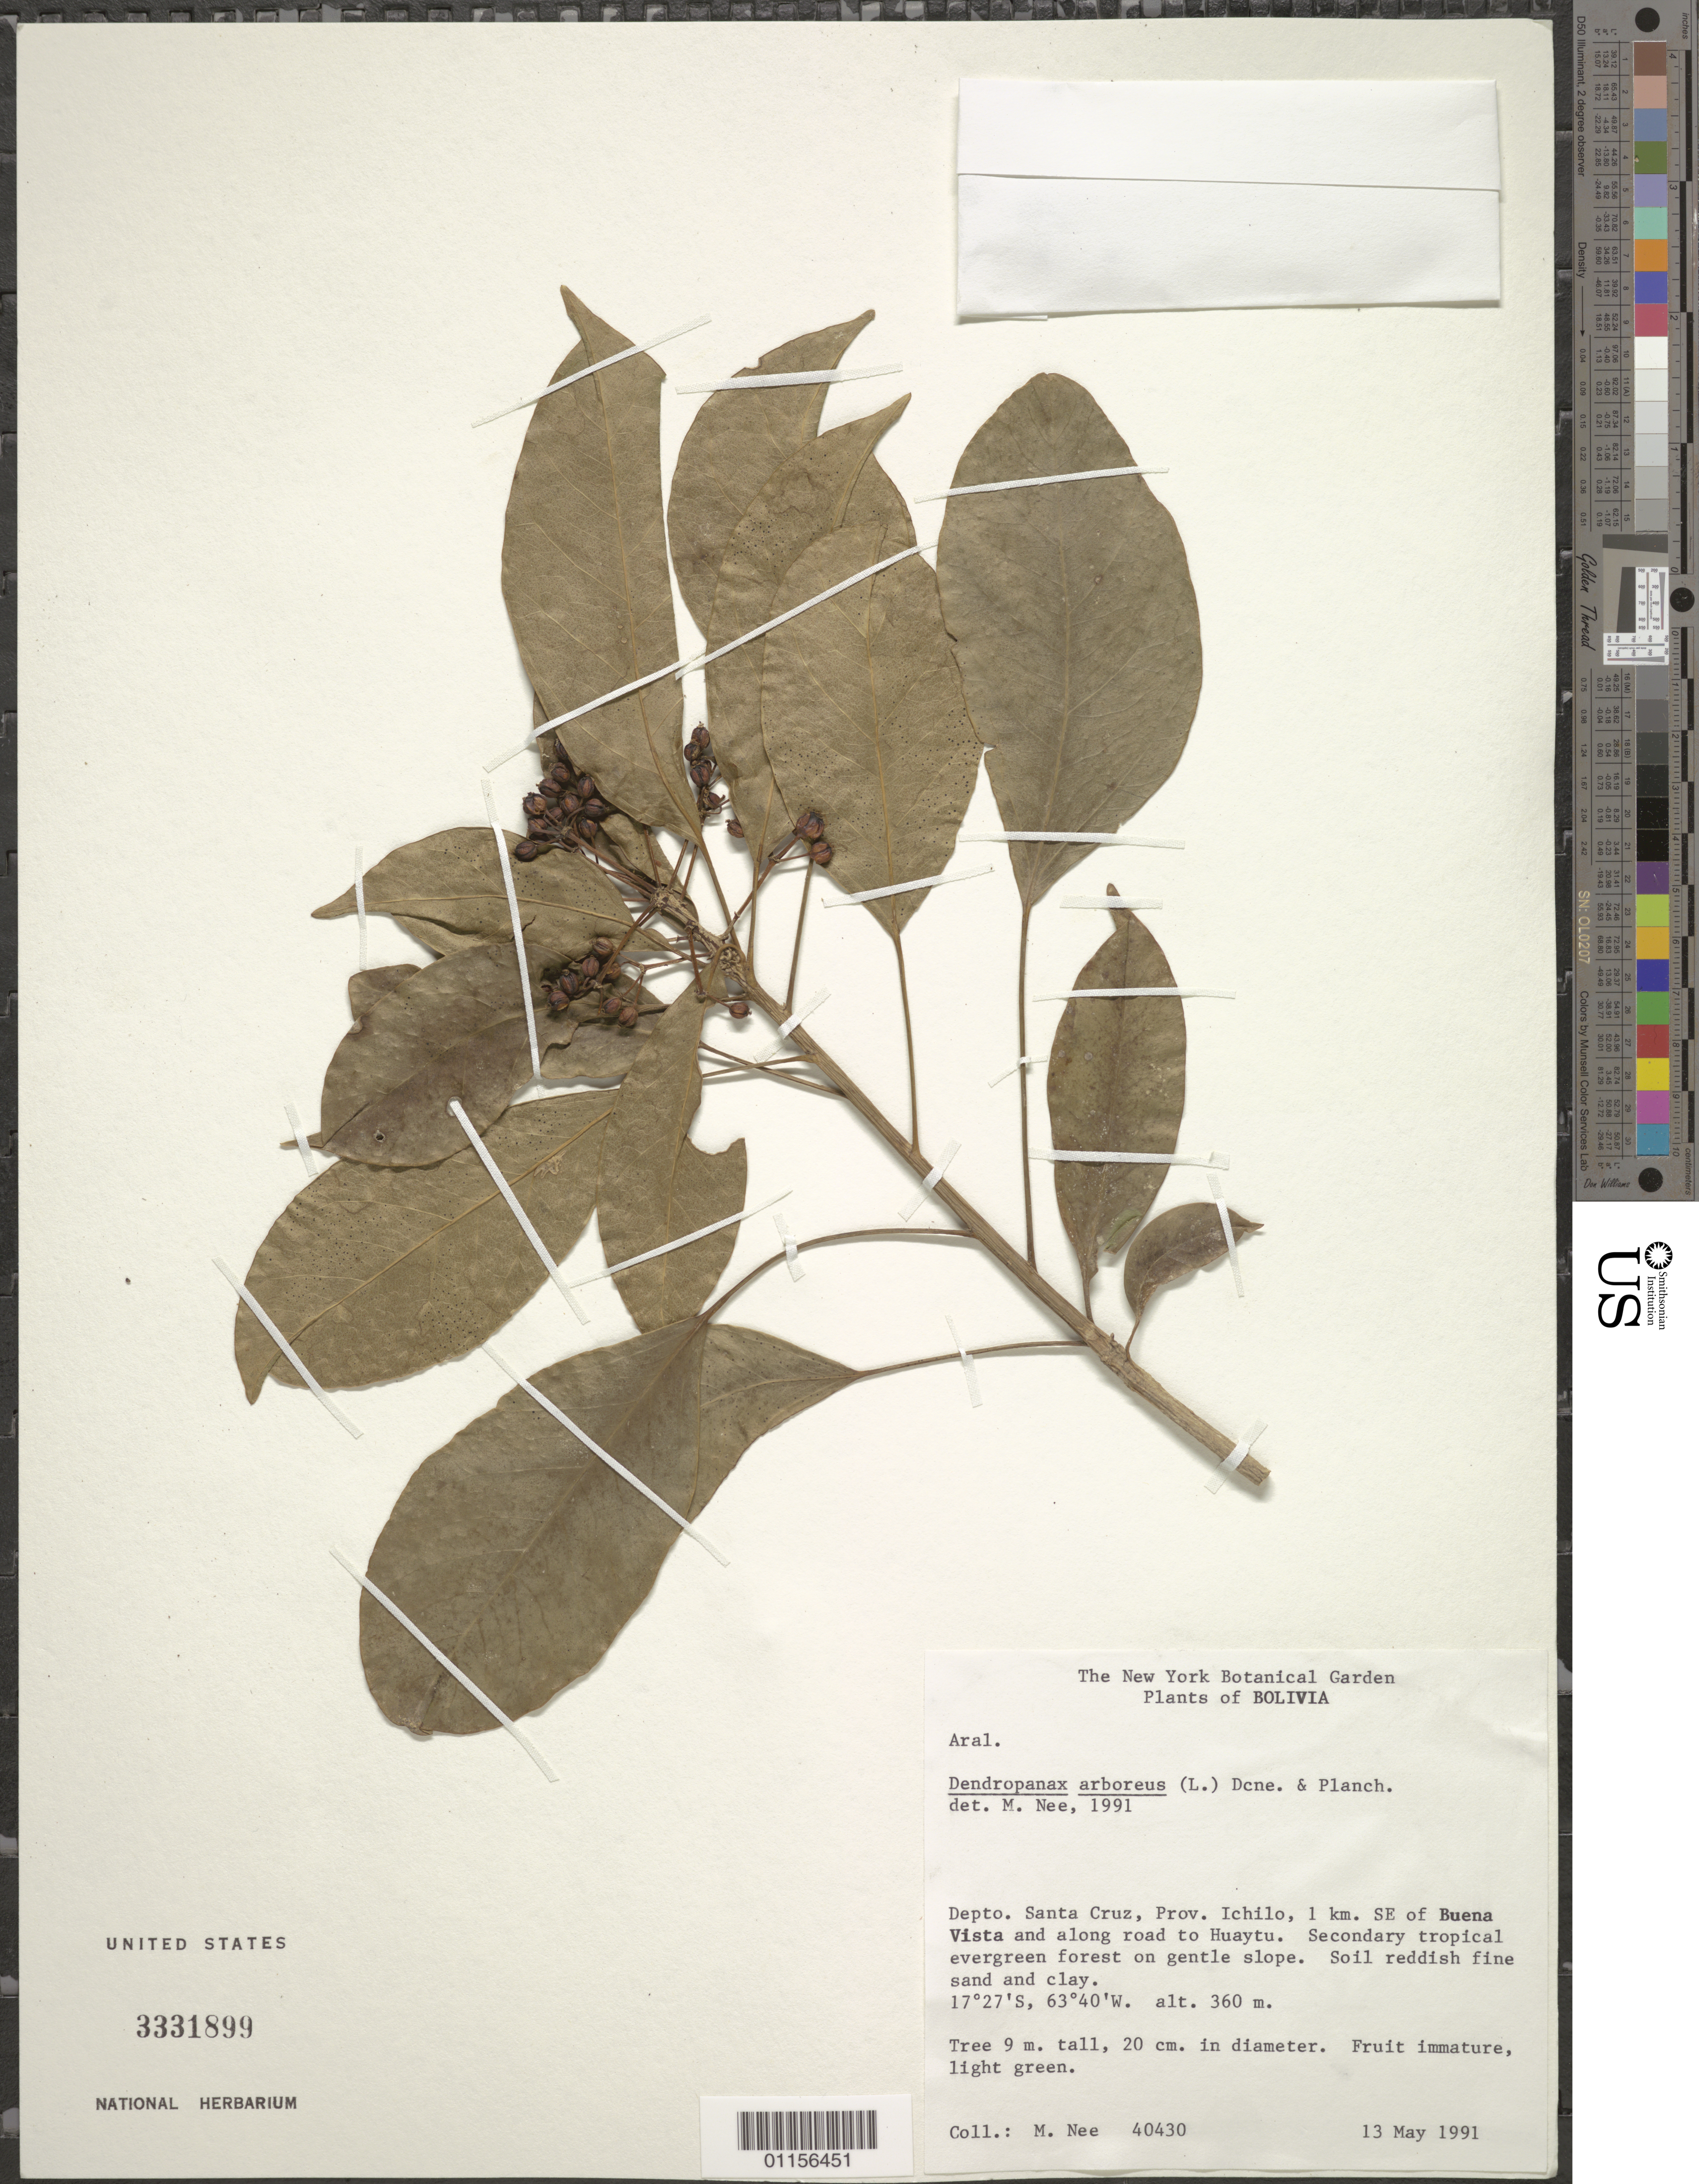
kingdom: Plantae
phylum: Tracheophyta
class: Magnoliopsida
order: Apiales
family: Araliaceae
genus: Dendropanax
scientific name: Dendropanax arboreus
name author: (L.) Decne. & Planch.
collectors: M. Nee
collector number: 40430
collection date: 1991-05-13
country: Bolivia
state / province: Santa Cruz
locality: Prov. Ichilo, 1 km SE of Buena Vista and along Rd to Huaytu.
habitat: Tree, in secondary tropical evergreen forest on gentle slope.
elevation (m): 360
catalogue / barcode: US 3331899